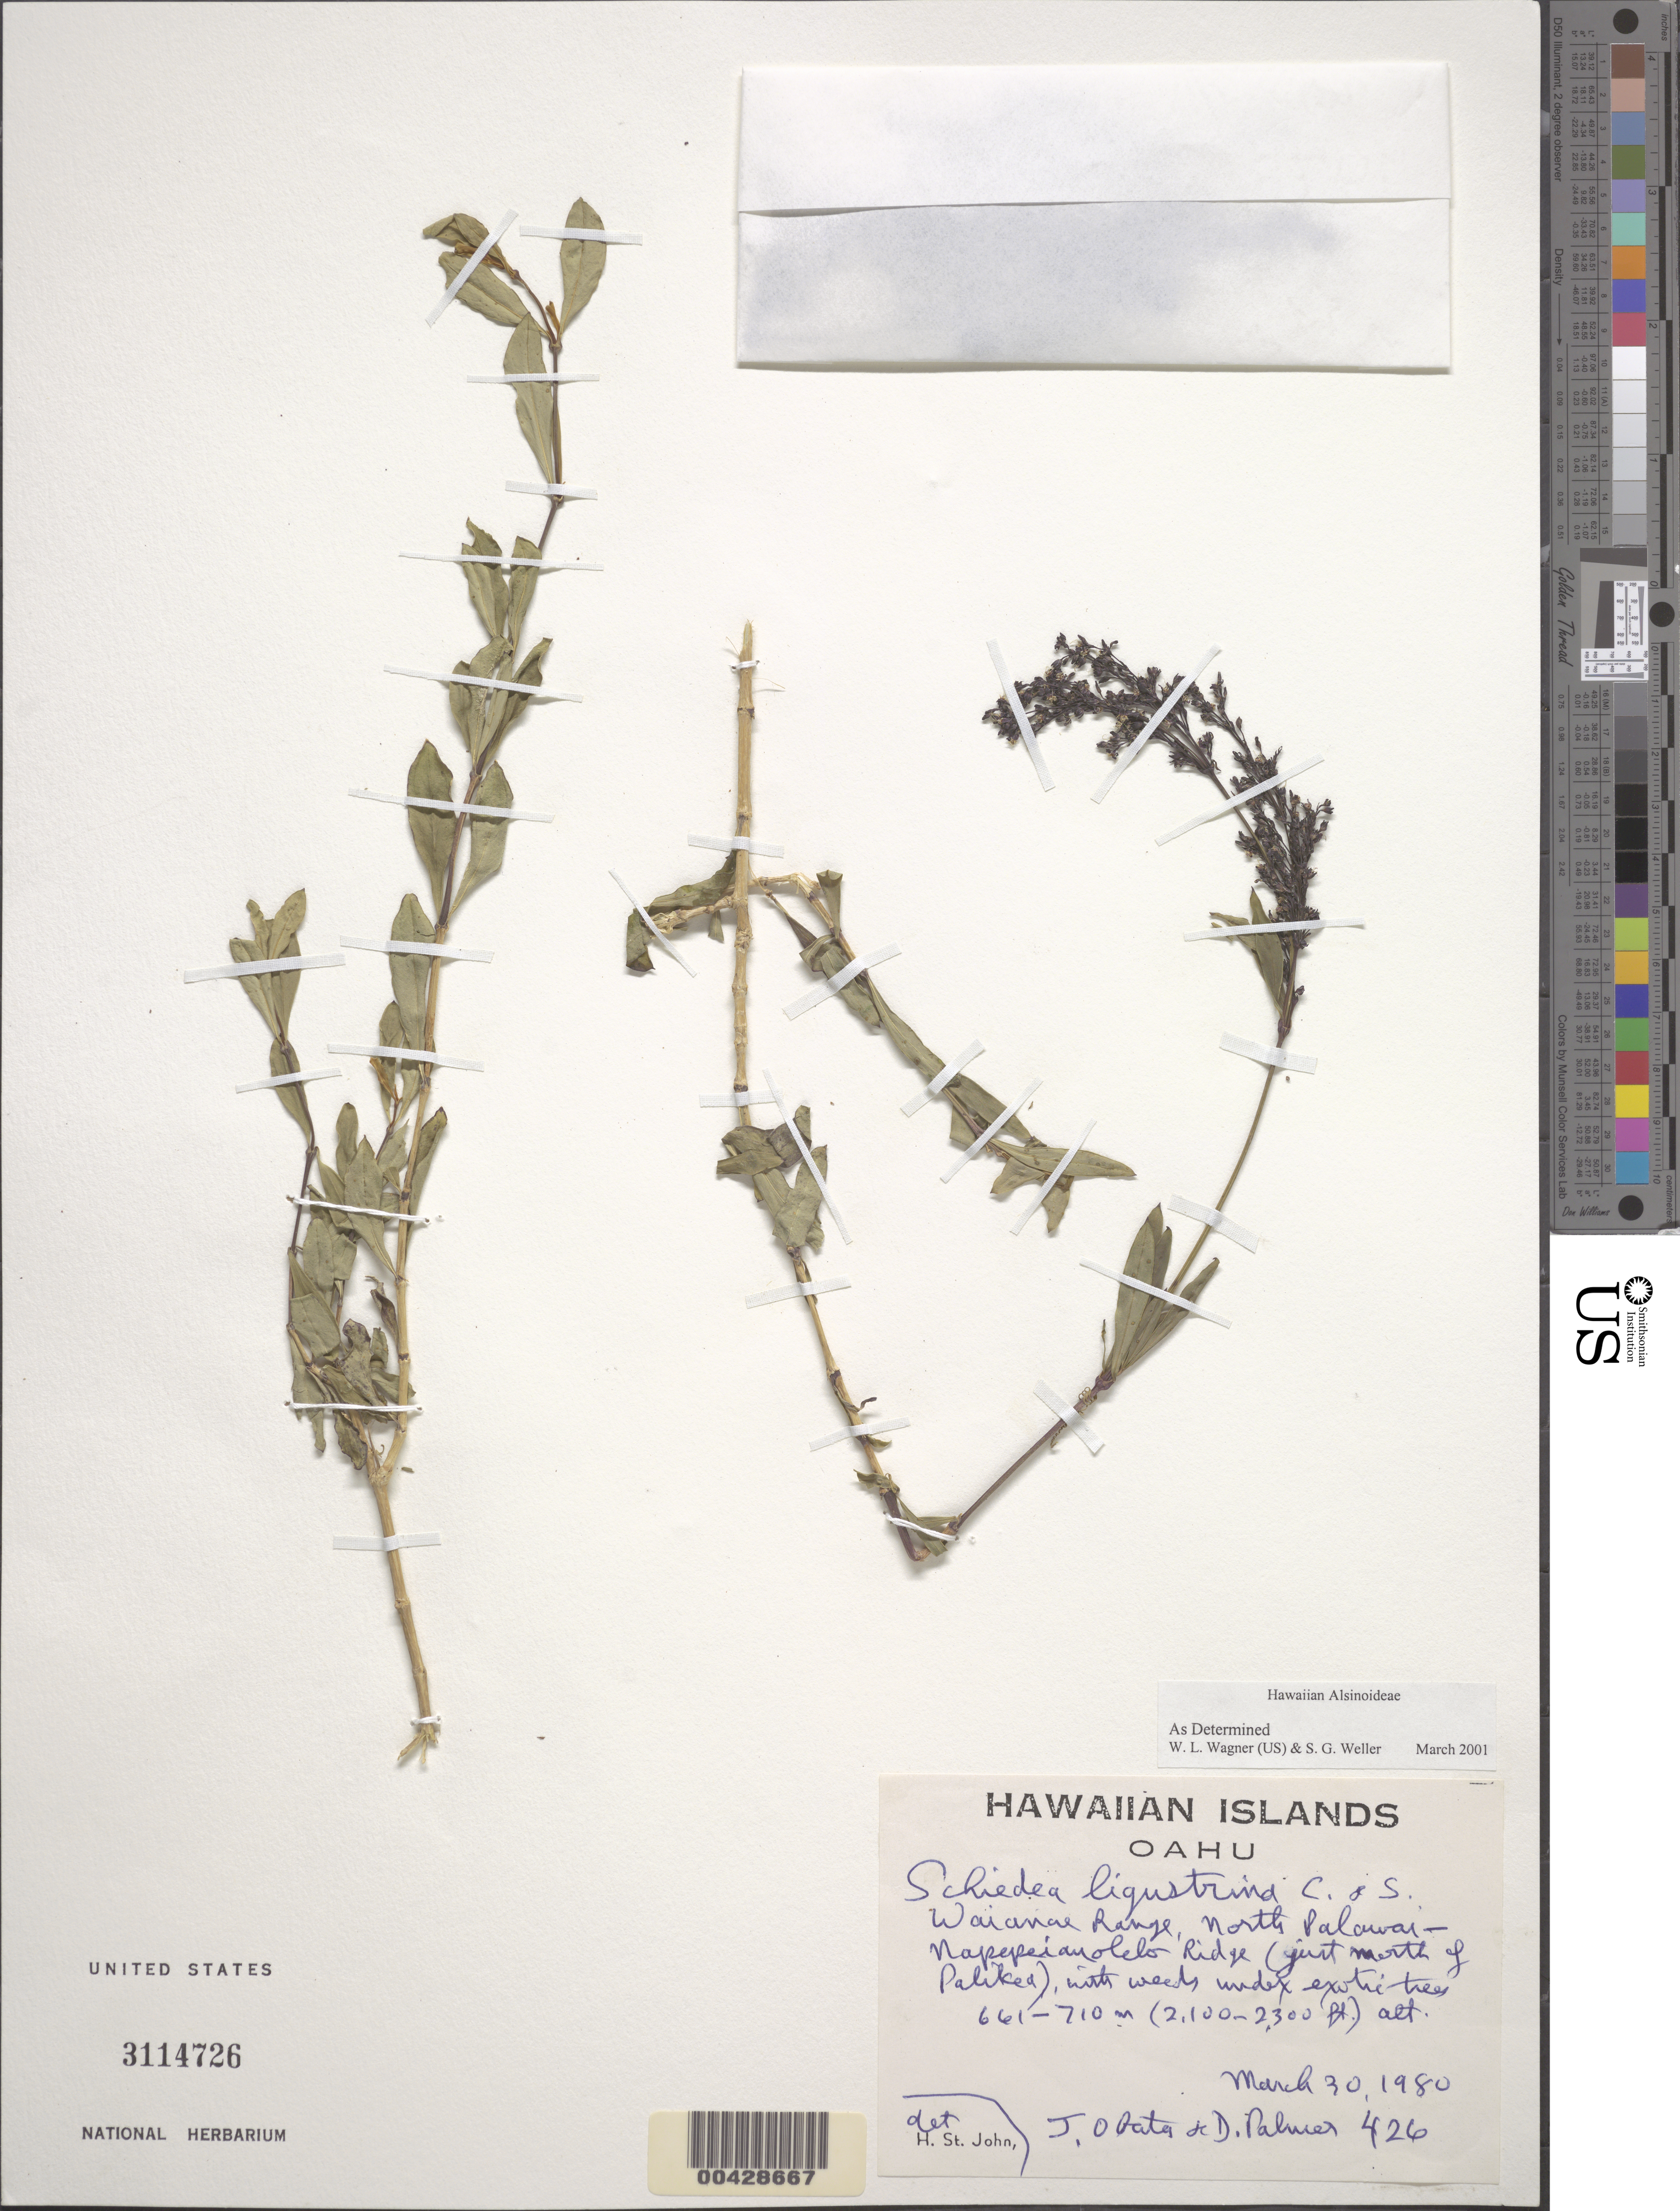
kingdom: Plantae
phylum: Tracheophyta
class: Magnoliopsida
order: Caryophyllales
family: Caryophyllaceae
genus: Schiedea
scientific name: Schiedea ligustrina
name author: Cham. & Schltdl.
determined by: St. John, H.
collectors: J. Obata & D. Palmer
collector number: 426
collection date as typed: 30 Mar 1980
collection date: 1980-03-30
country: United States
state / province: Hawaii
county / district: Honolulu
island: Oahu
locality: Waianae Range, North Palawai-Napepeiauolelo Ridge(just North of Palikea)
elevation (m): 661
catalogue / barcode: US 3114726